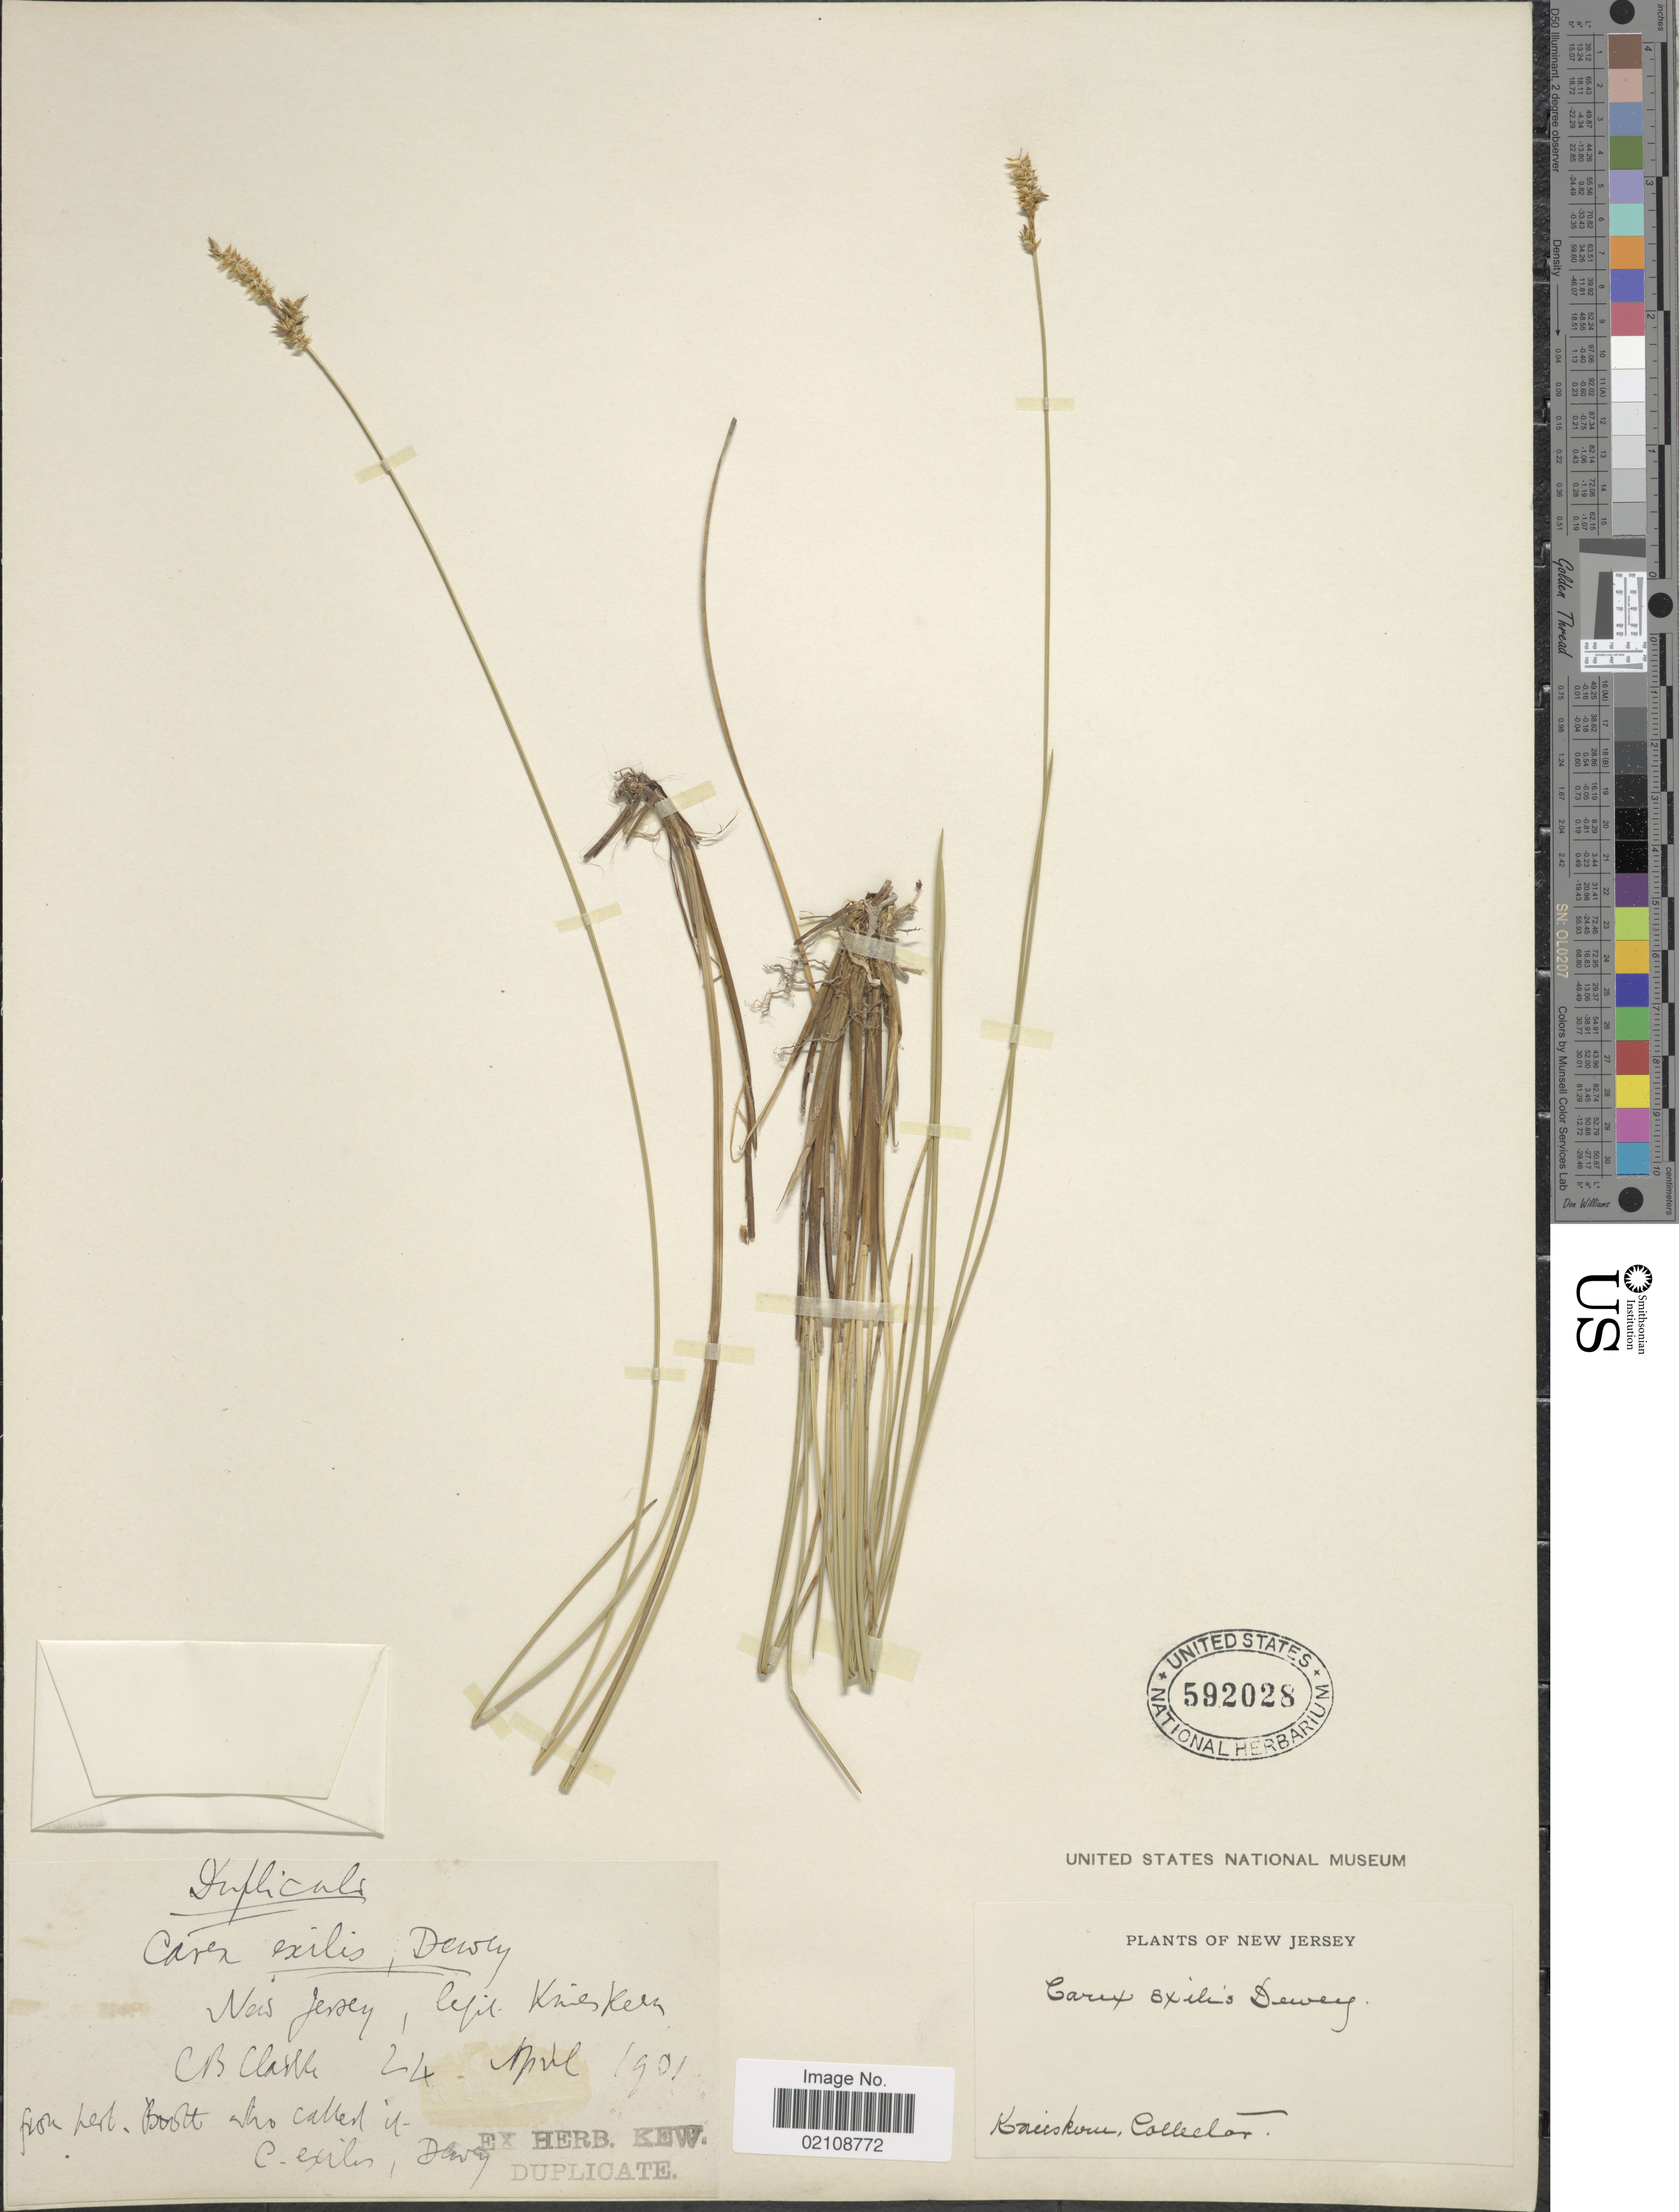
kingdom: Plantae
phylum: Tracheophyta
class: Liliopsida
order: Poales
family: Cyperaceae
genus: Carex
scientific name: Carex exilis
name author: Dewey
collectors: P. D. Knieskern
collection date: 1901-04-24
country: United States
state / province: New Jersey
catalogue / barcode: US 592028